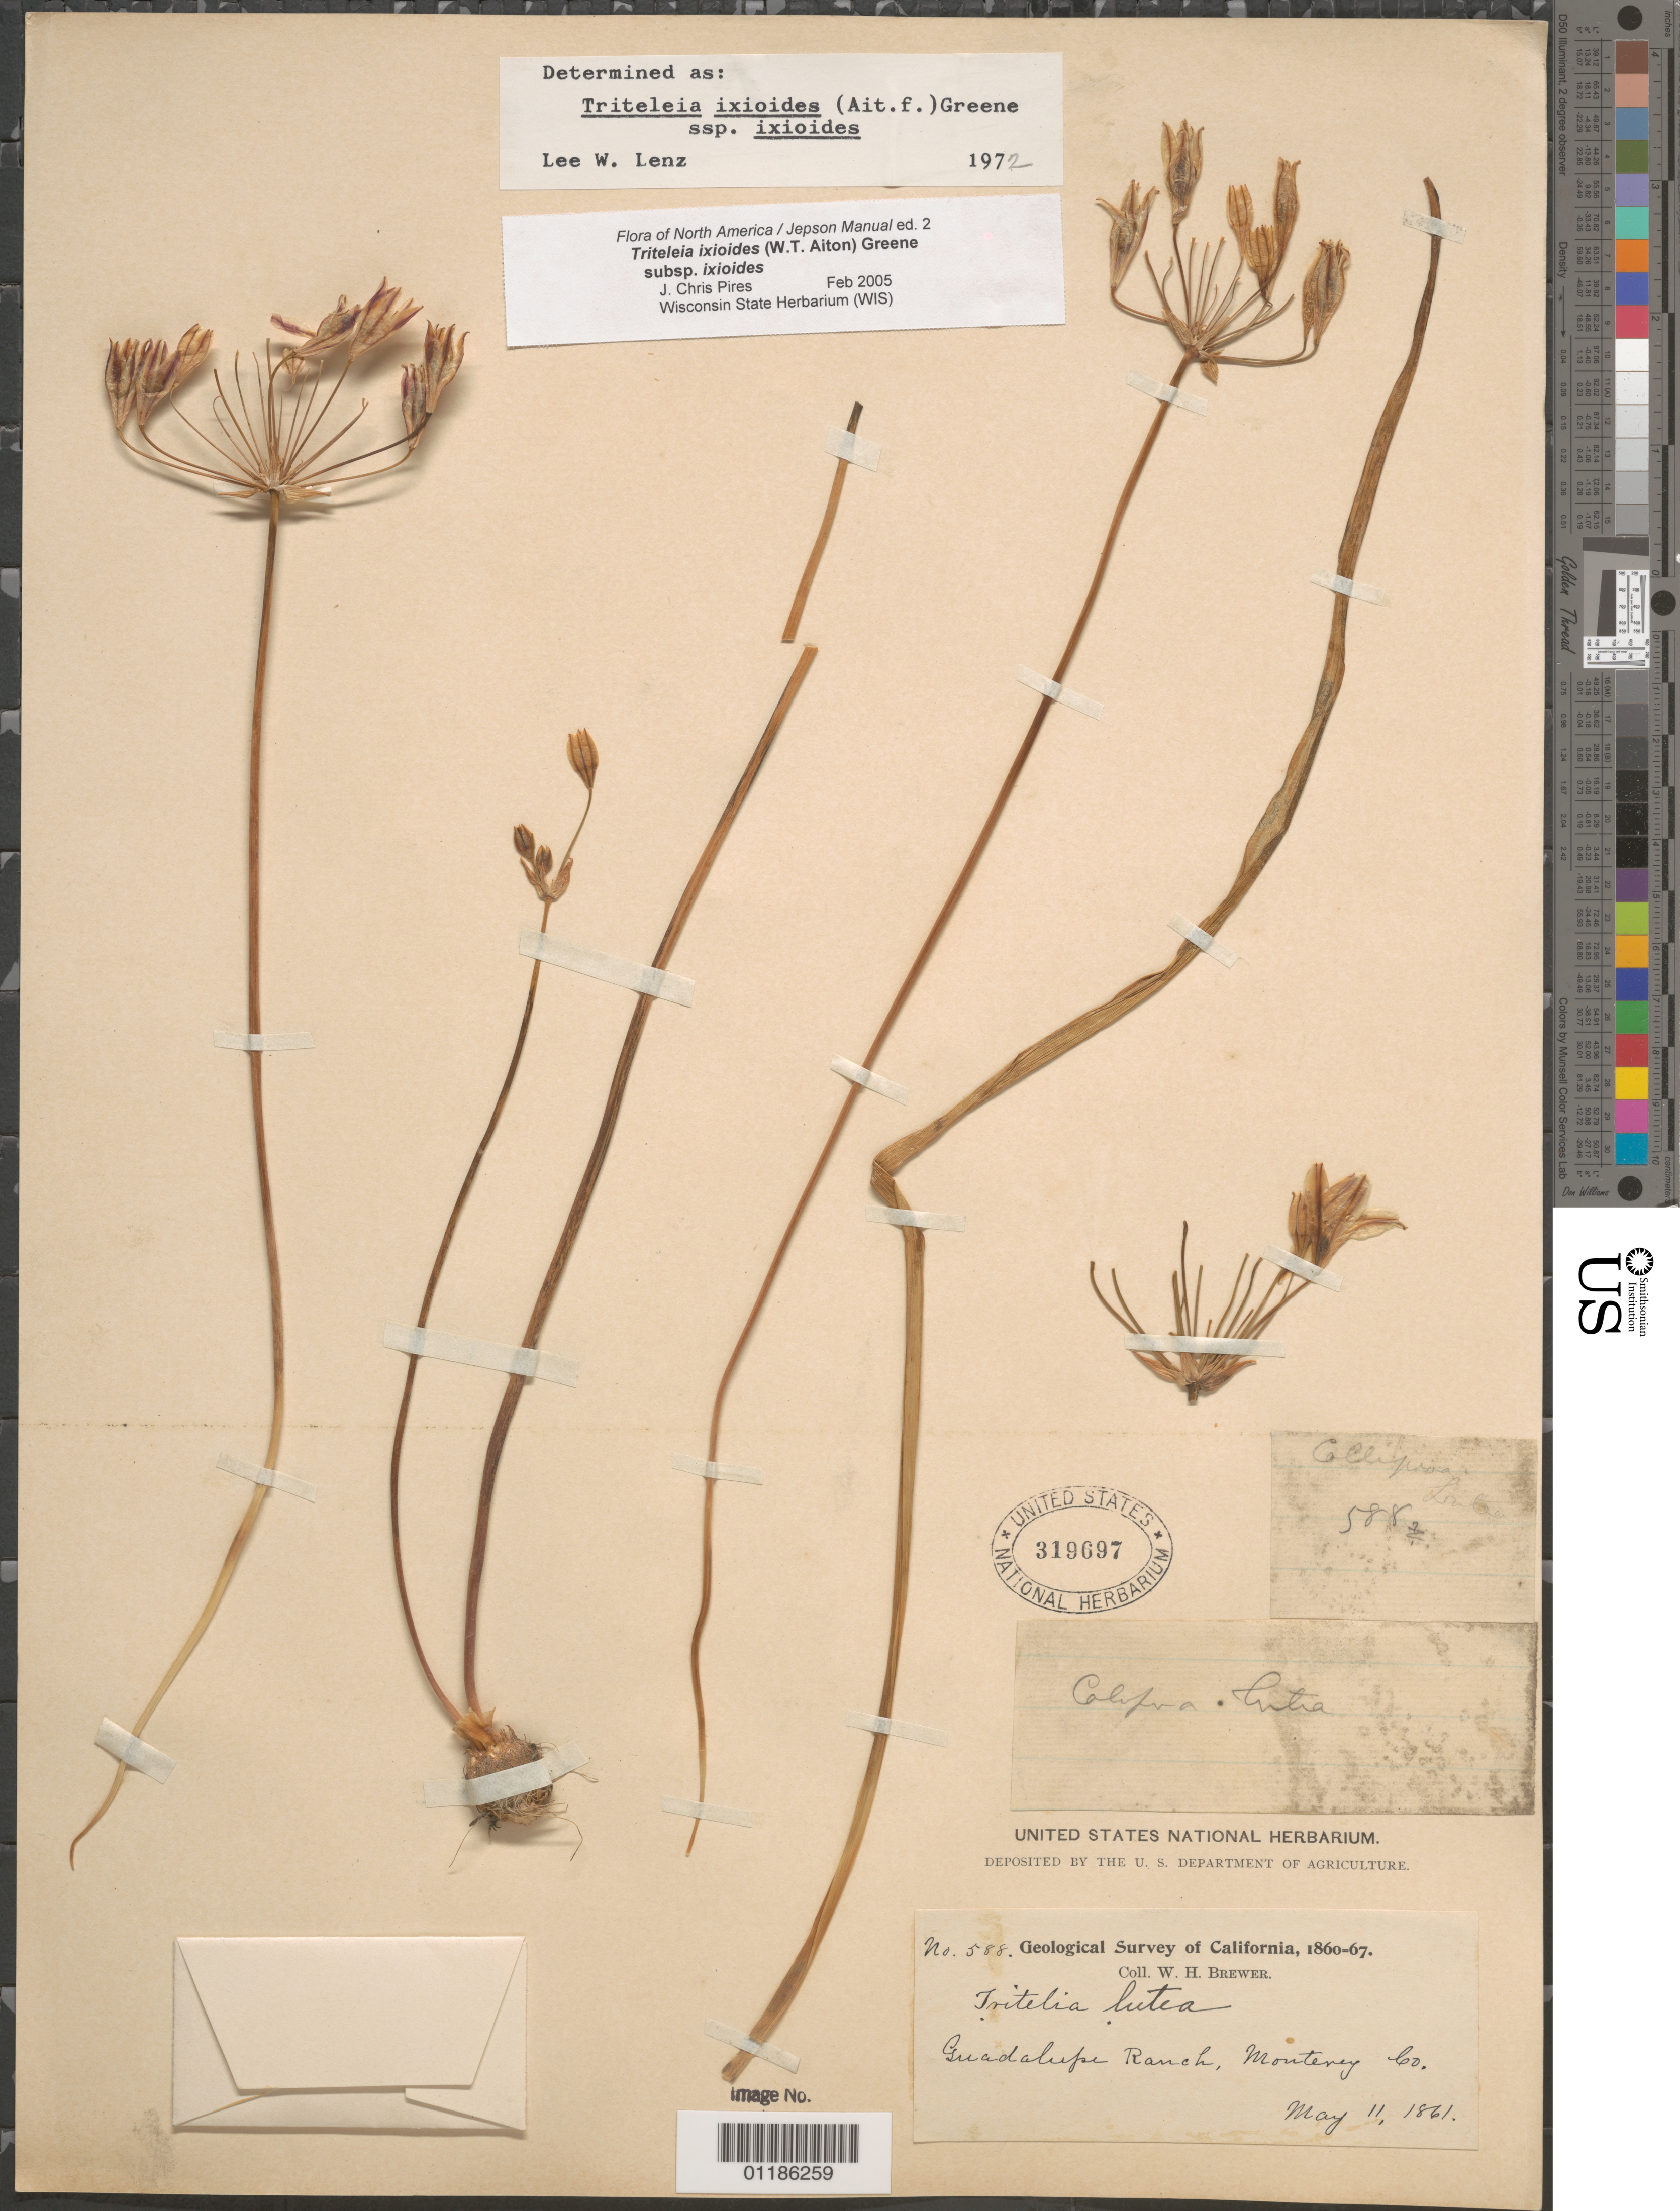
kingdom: Plantae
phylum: Tracheophyta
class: Liliopsida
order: Asparagales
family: Asparagaceae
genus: Triteleia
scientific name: Triteleia ixioides subsp. ixioides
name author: (R. Br.) Greene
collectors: W. H. Brewer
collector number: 588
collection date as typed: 11 May 1861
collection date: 1861-05-11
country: United States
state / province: California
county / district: Monterey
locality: Guadeloupe Ranch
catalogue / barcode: US 319697